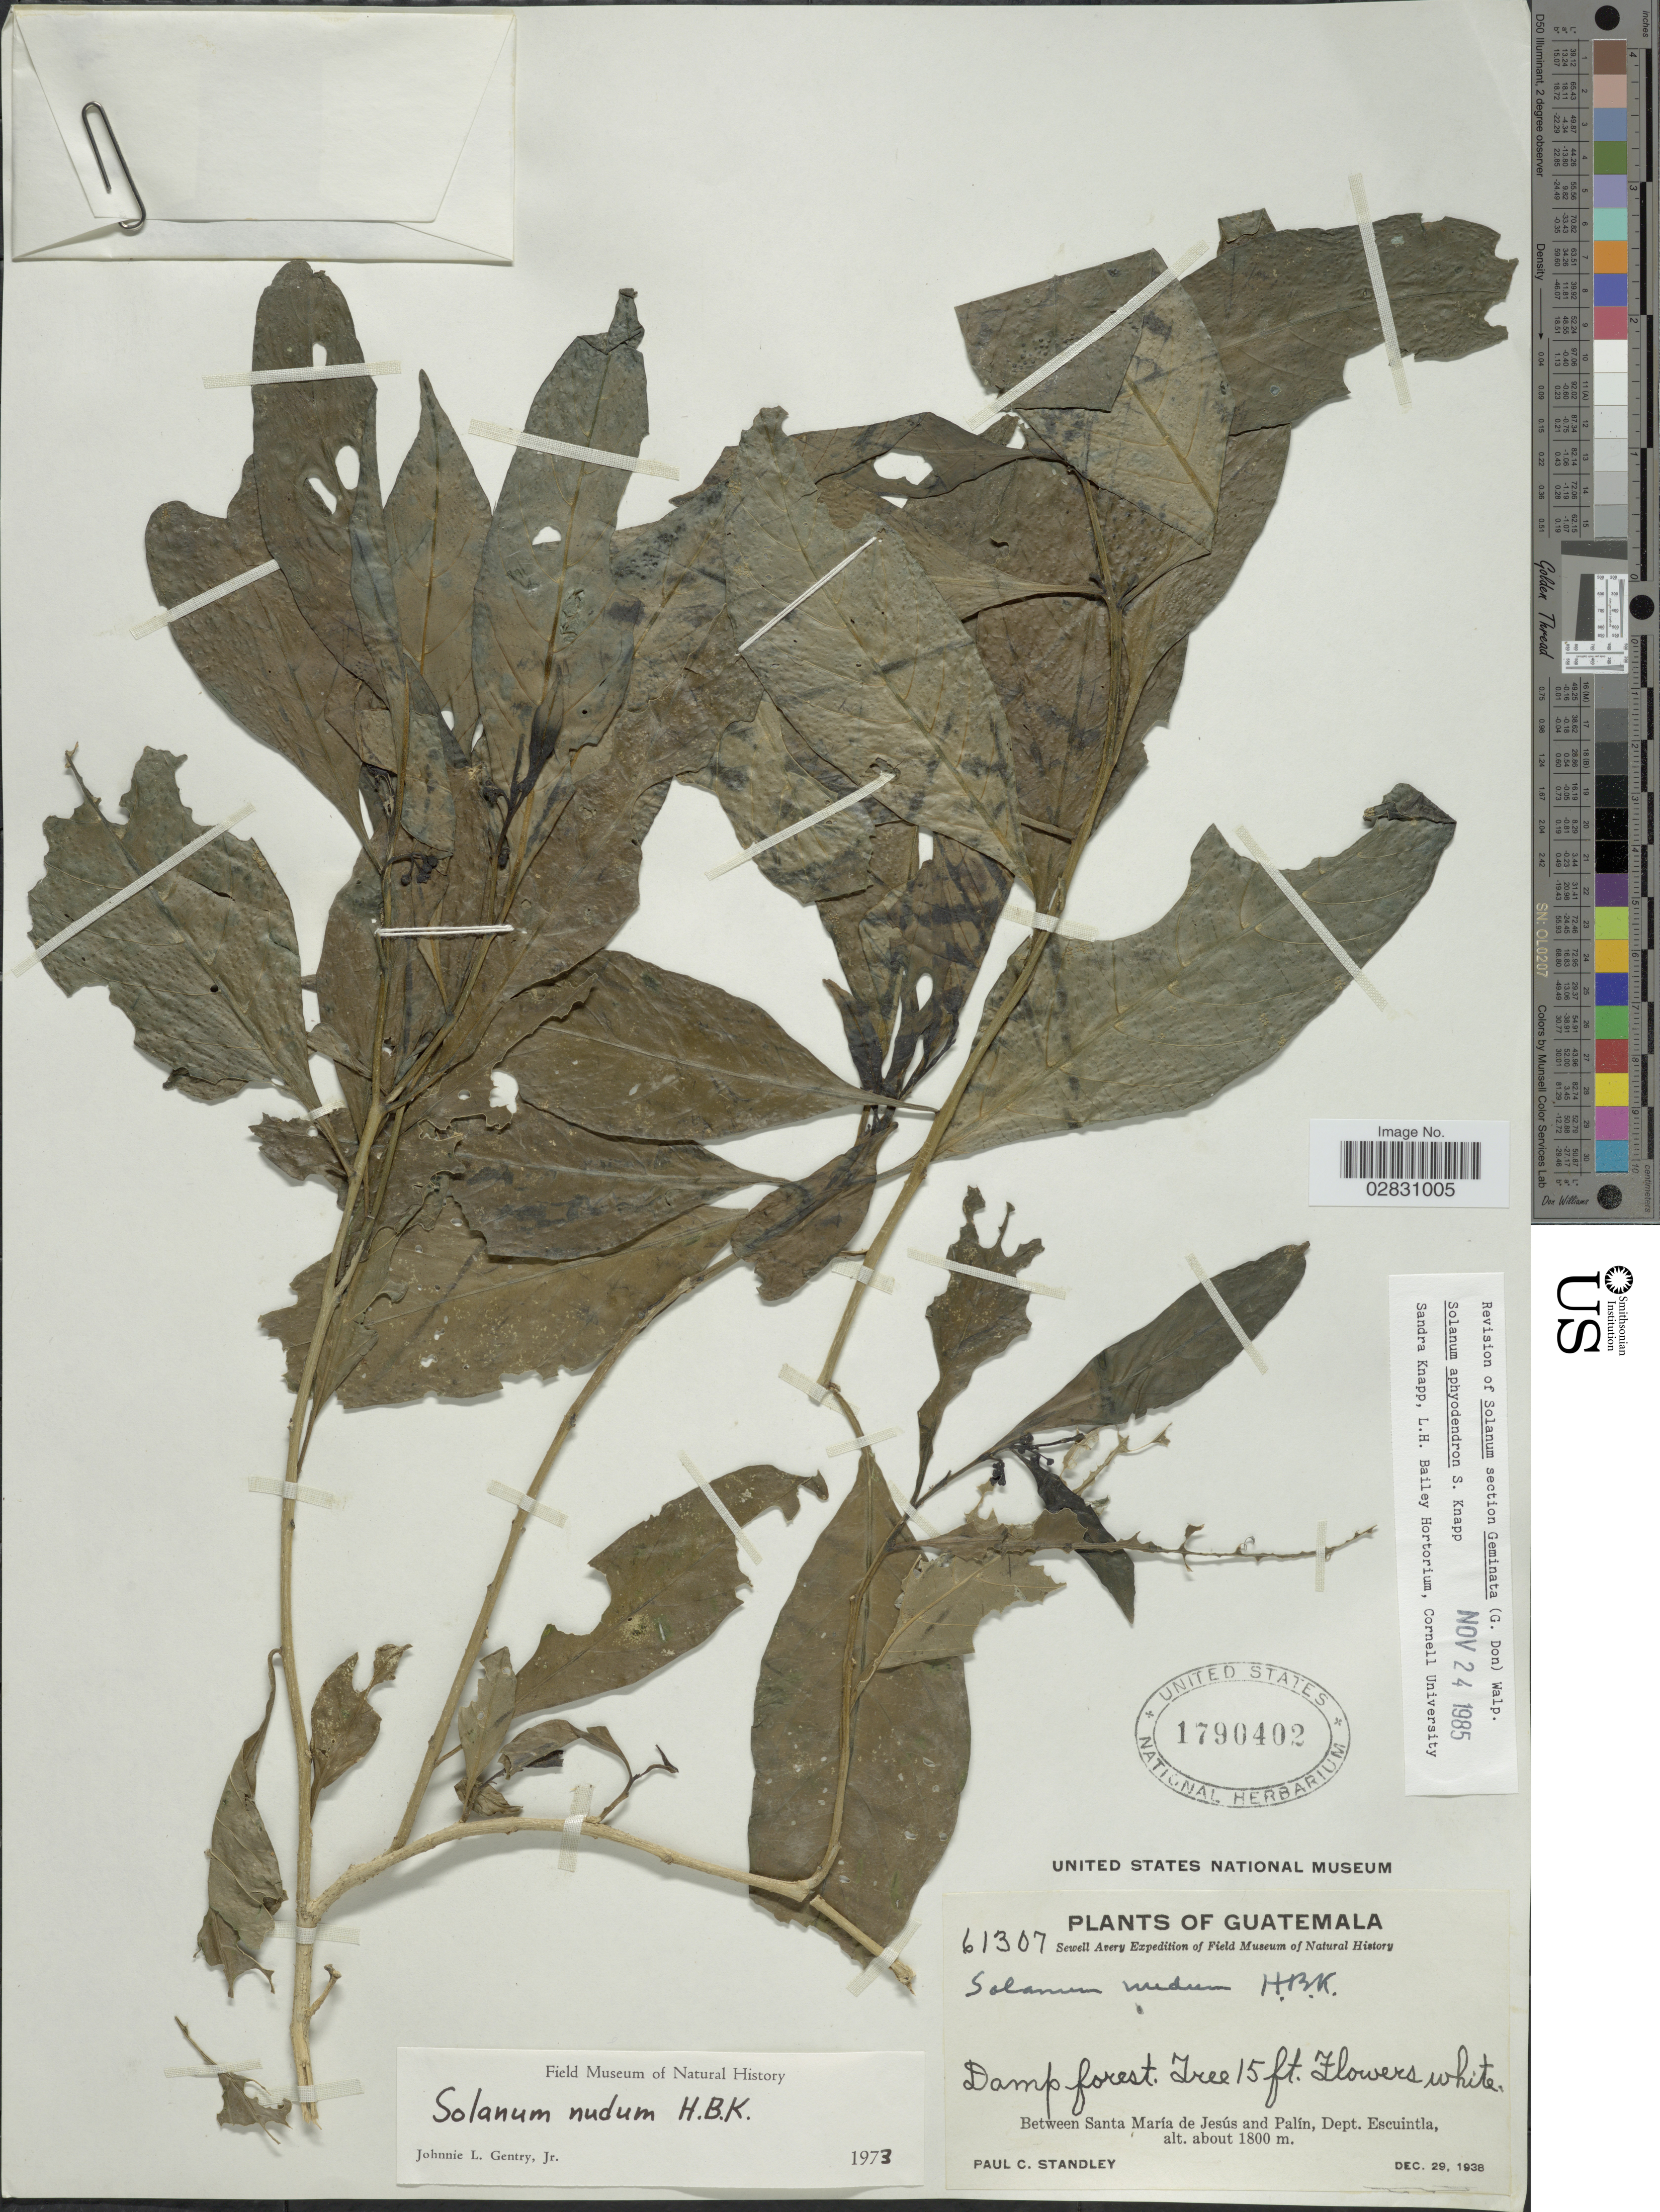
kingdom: Plantae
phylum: Tracheophyta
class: Magnoliopsida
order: Solanales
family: Solanaceae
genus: Solanum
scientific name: Solanum aphyodendron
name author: S. Knapp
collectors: P. C. Standley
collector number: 61307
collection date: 1938-12-29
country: Guatemala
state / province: Escuintla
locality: Between Santa María de Jesús and Palín, Dept. Escuintla.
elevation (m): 1800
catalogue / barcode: US 1790402